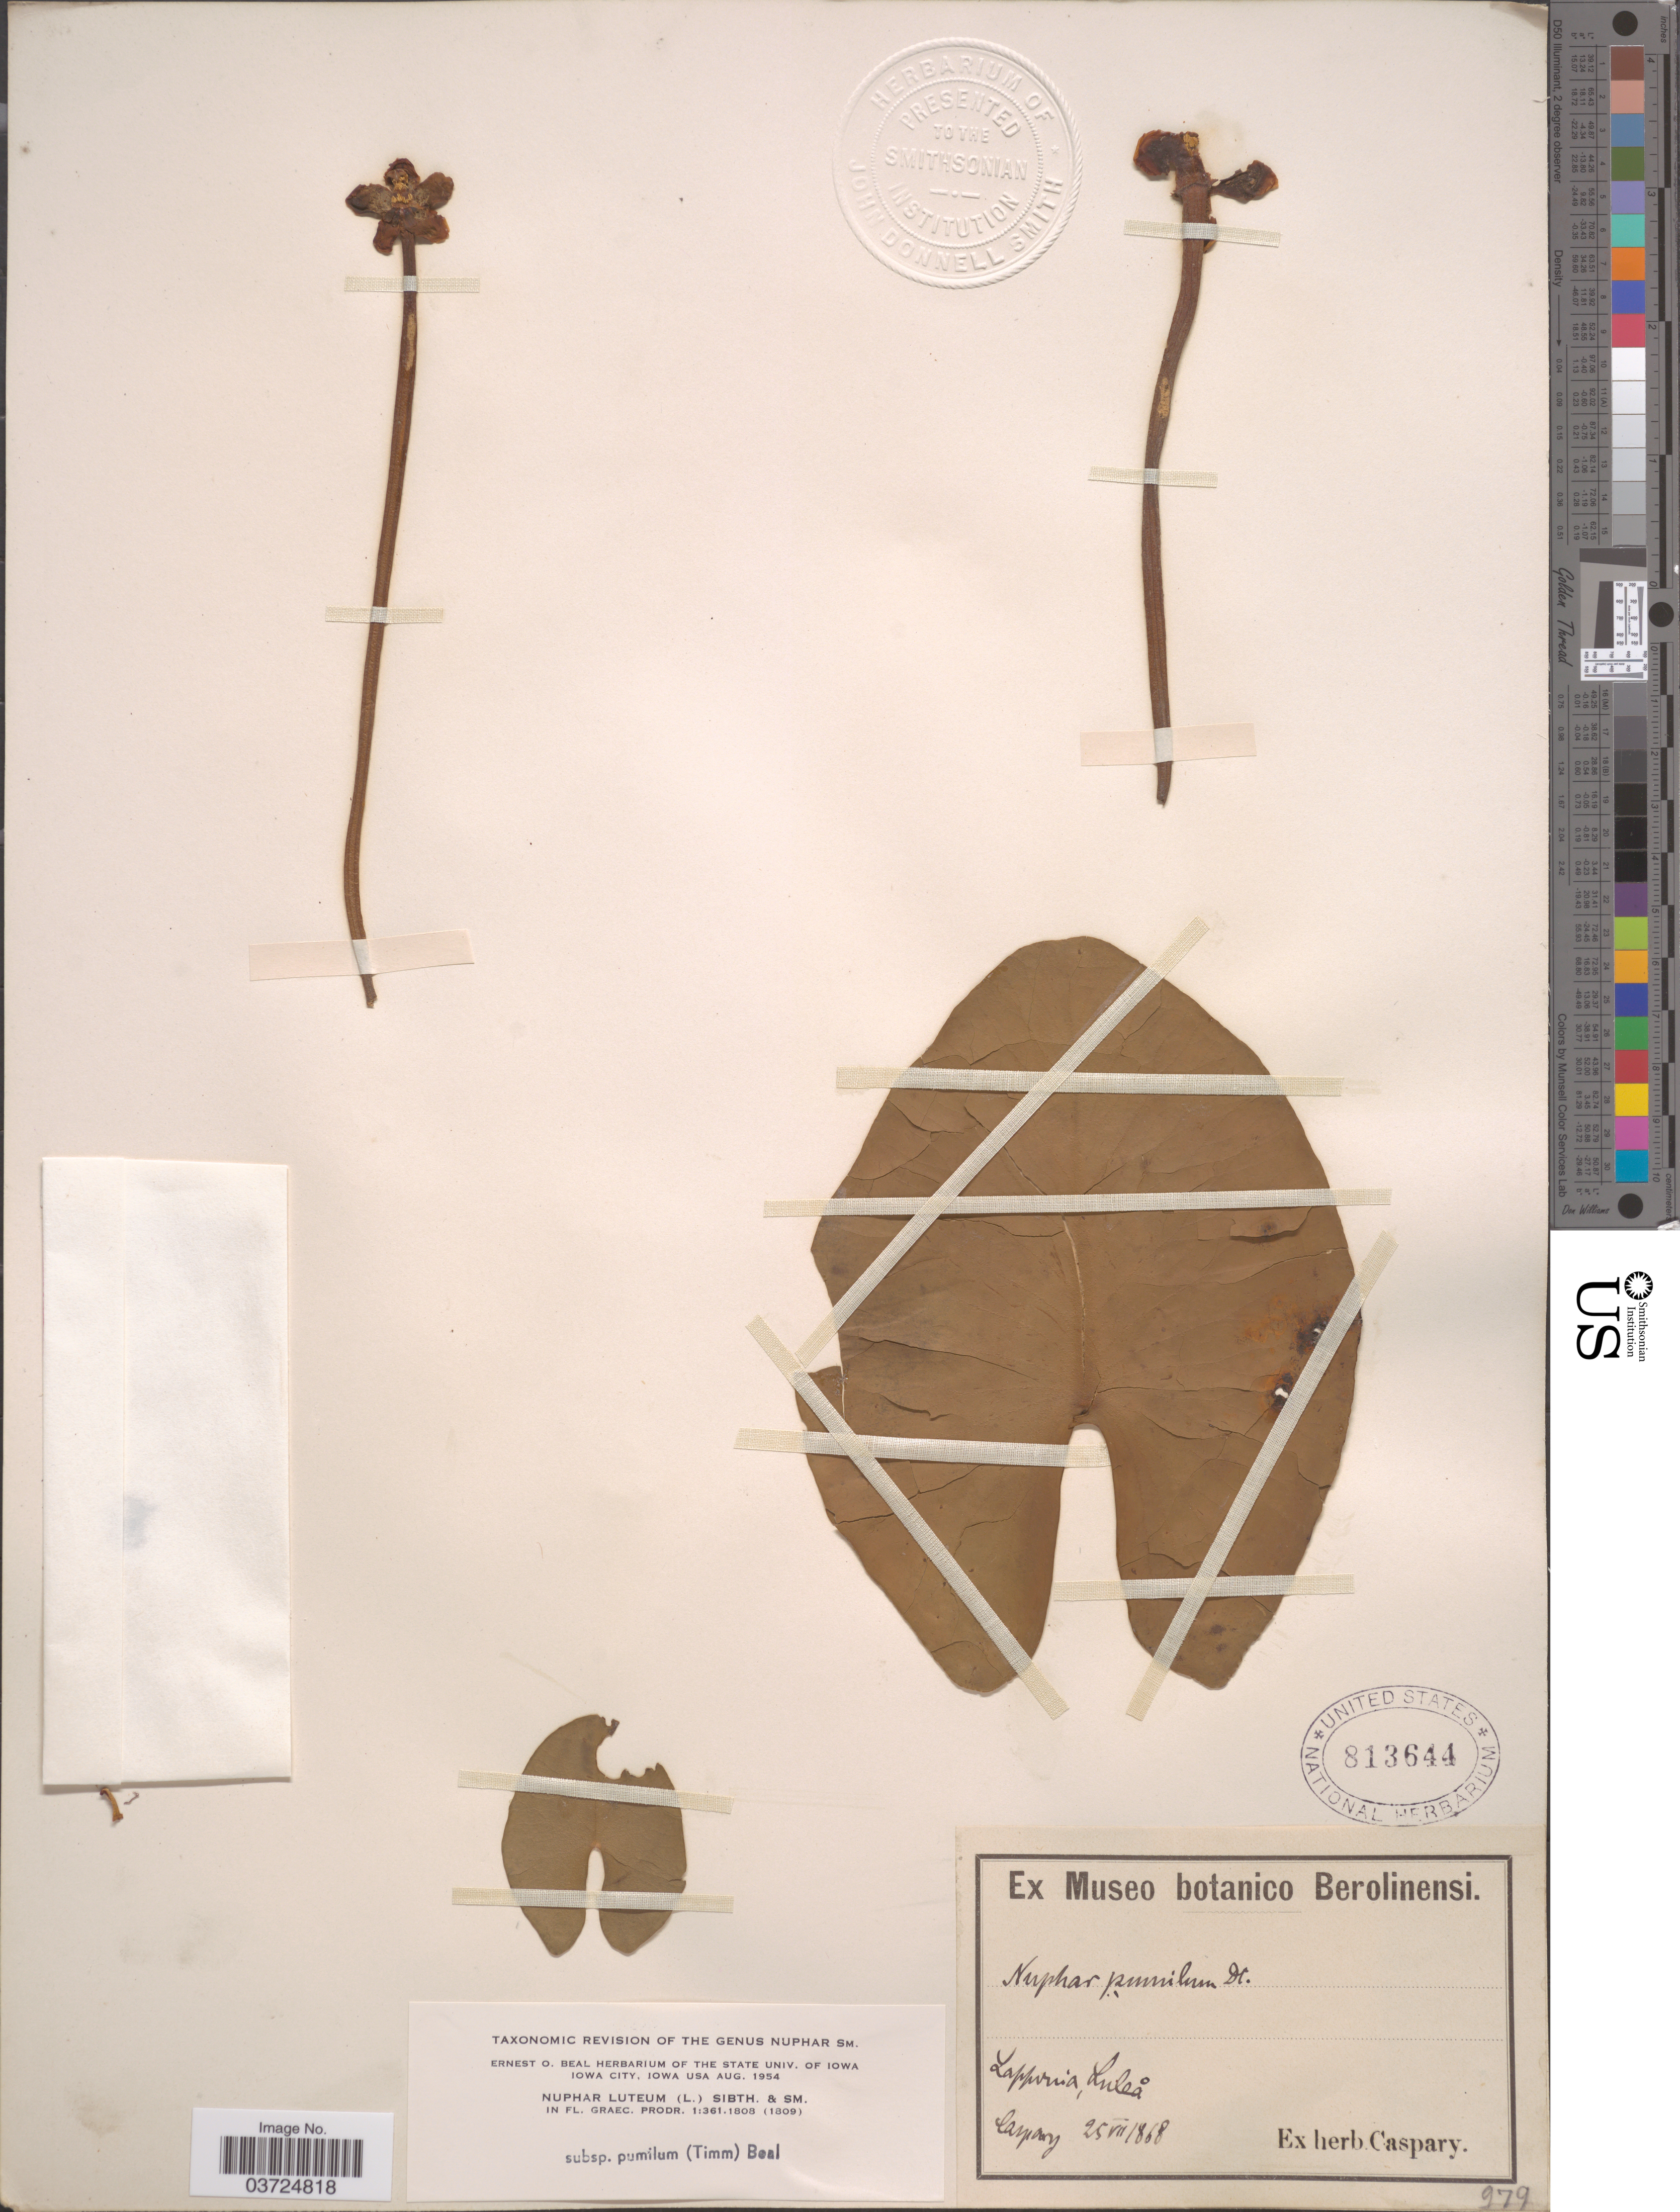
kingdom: Plantae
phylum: Tracheophyta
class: Magnoliopsida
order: Nymphaeales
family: Nymphaeaceae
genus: Nuphar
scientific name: Nuphar lutea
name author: (L.) Sm.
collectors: J. X. Caspary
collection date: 1868-07-25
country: Sweden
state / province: Norrbotten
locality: Lapponia, Luleå.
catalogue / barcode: US 813644